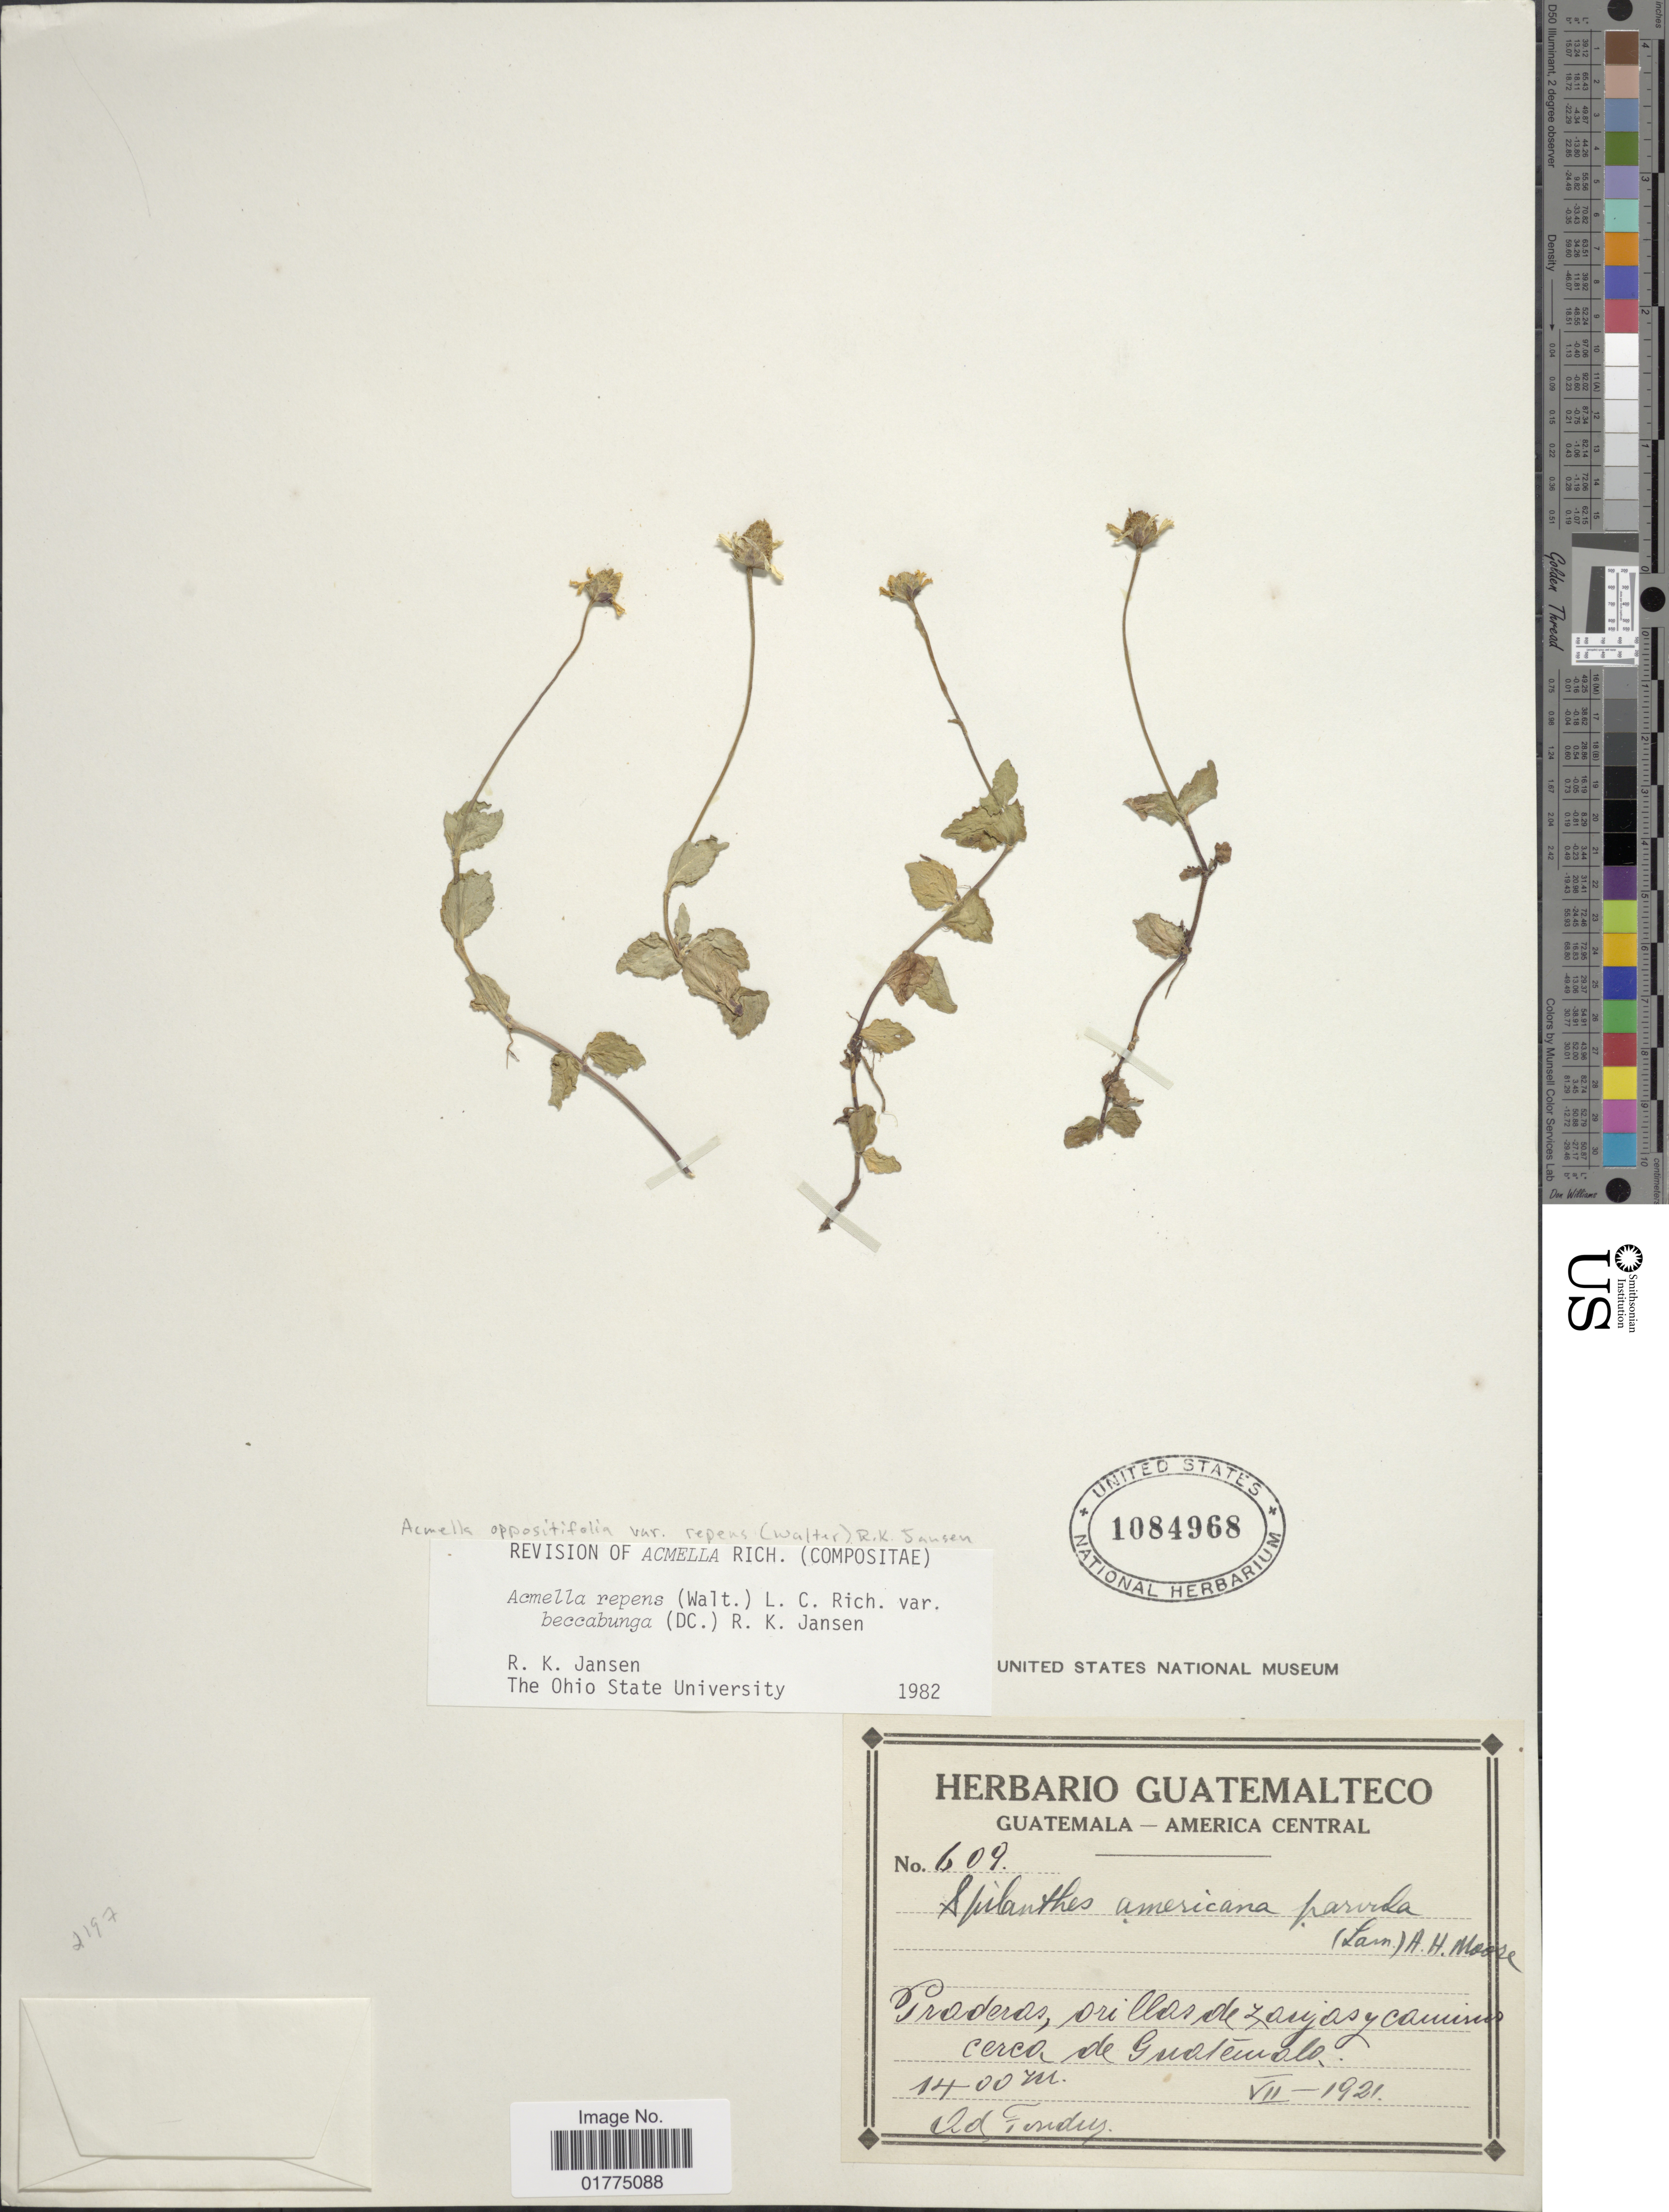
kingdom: Plantae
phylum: Tracheophyta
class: Magnoliopsida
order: Asterales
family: Asteraceae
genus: Acmella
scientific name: Acmella repens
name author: (Walter) Rich.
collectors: A. Tonduz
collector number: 609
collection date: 1921-07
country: Guatemala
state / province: Guatemala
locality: Proderas, orillas de Zaryas y caminos cerca de Guatemala.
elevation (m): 1400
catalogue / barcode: US 1084968